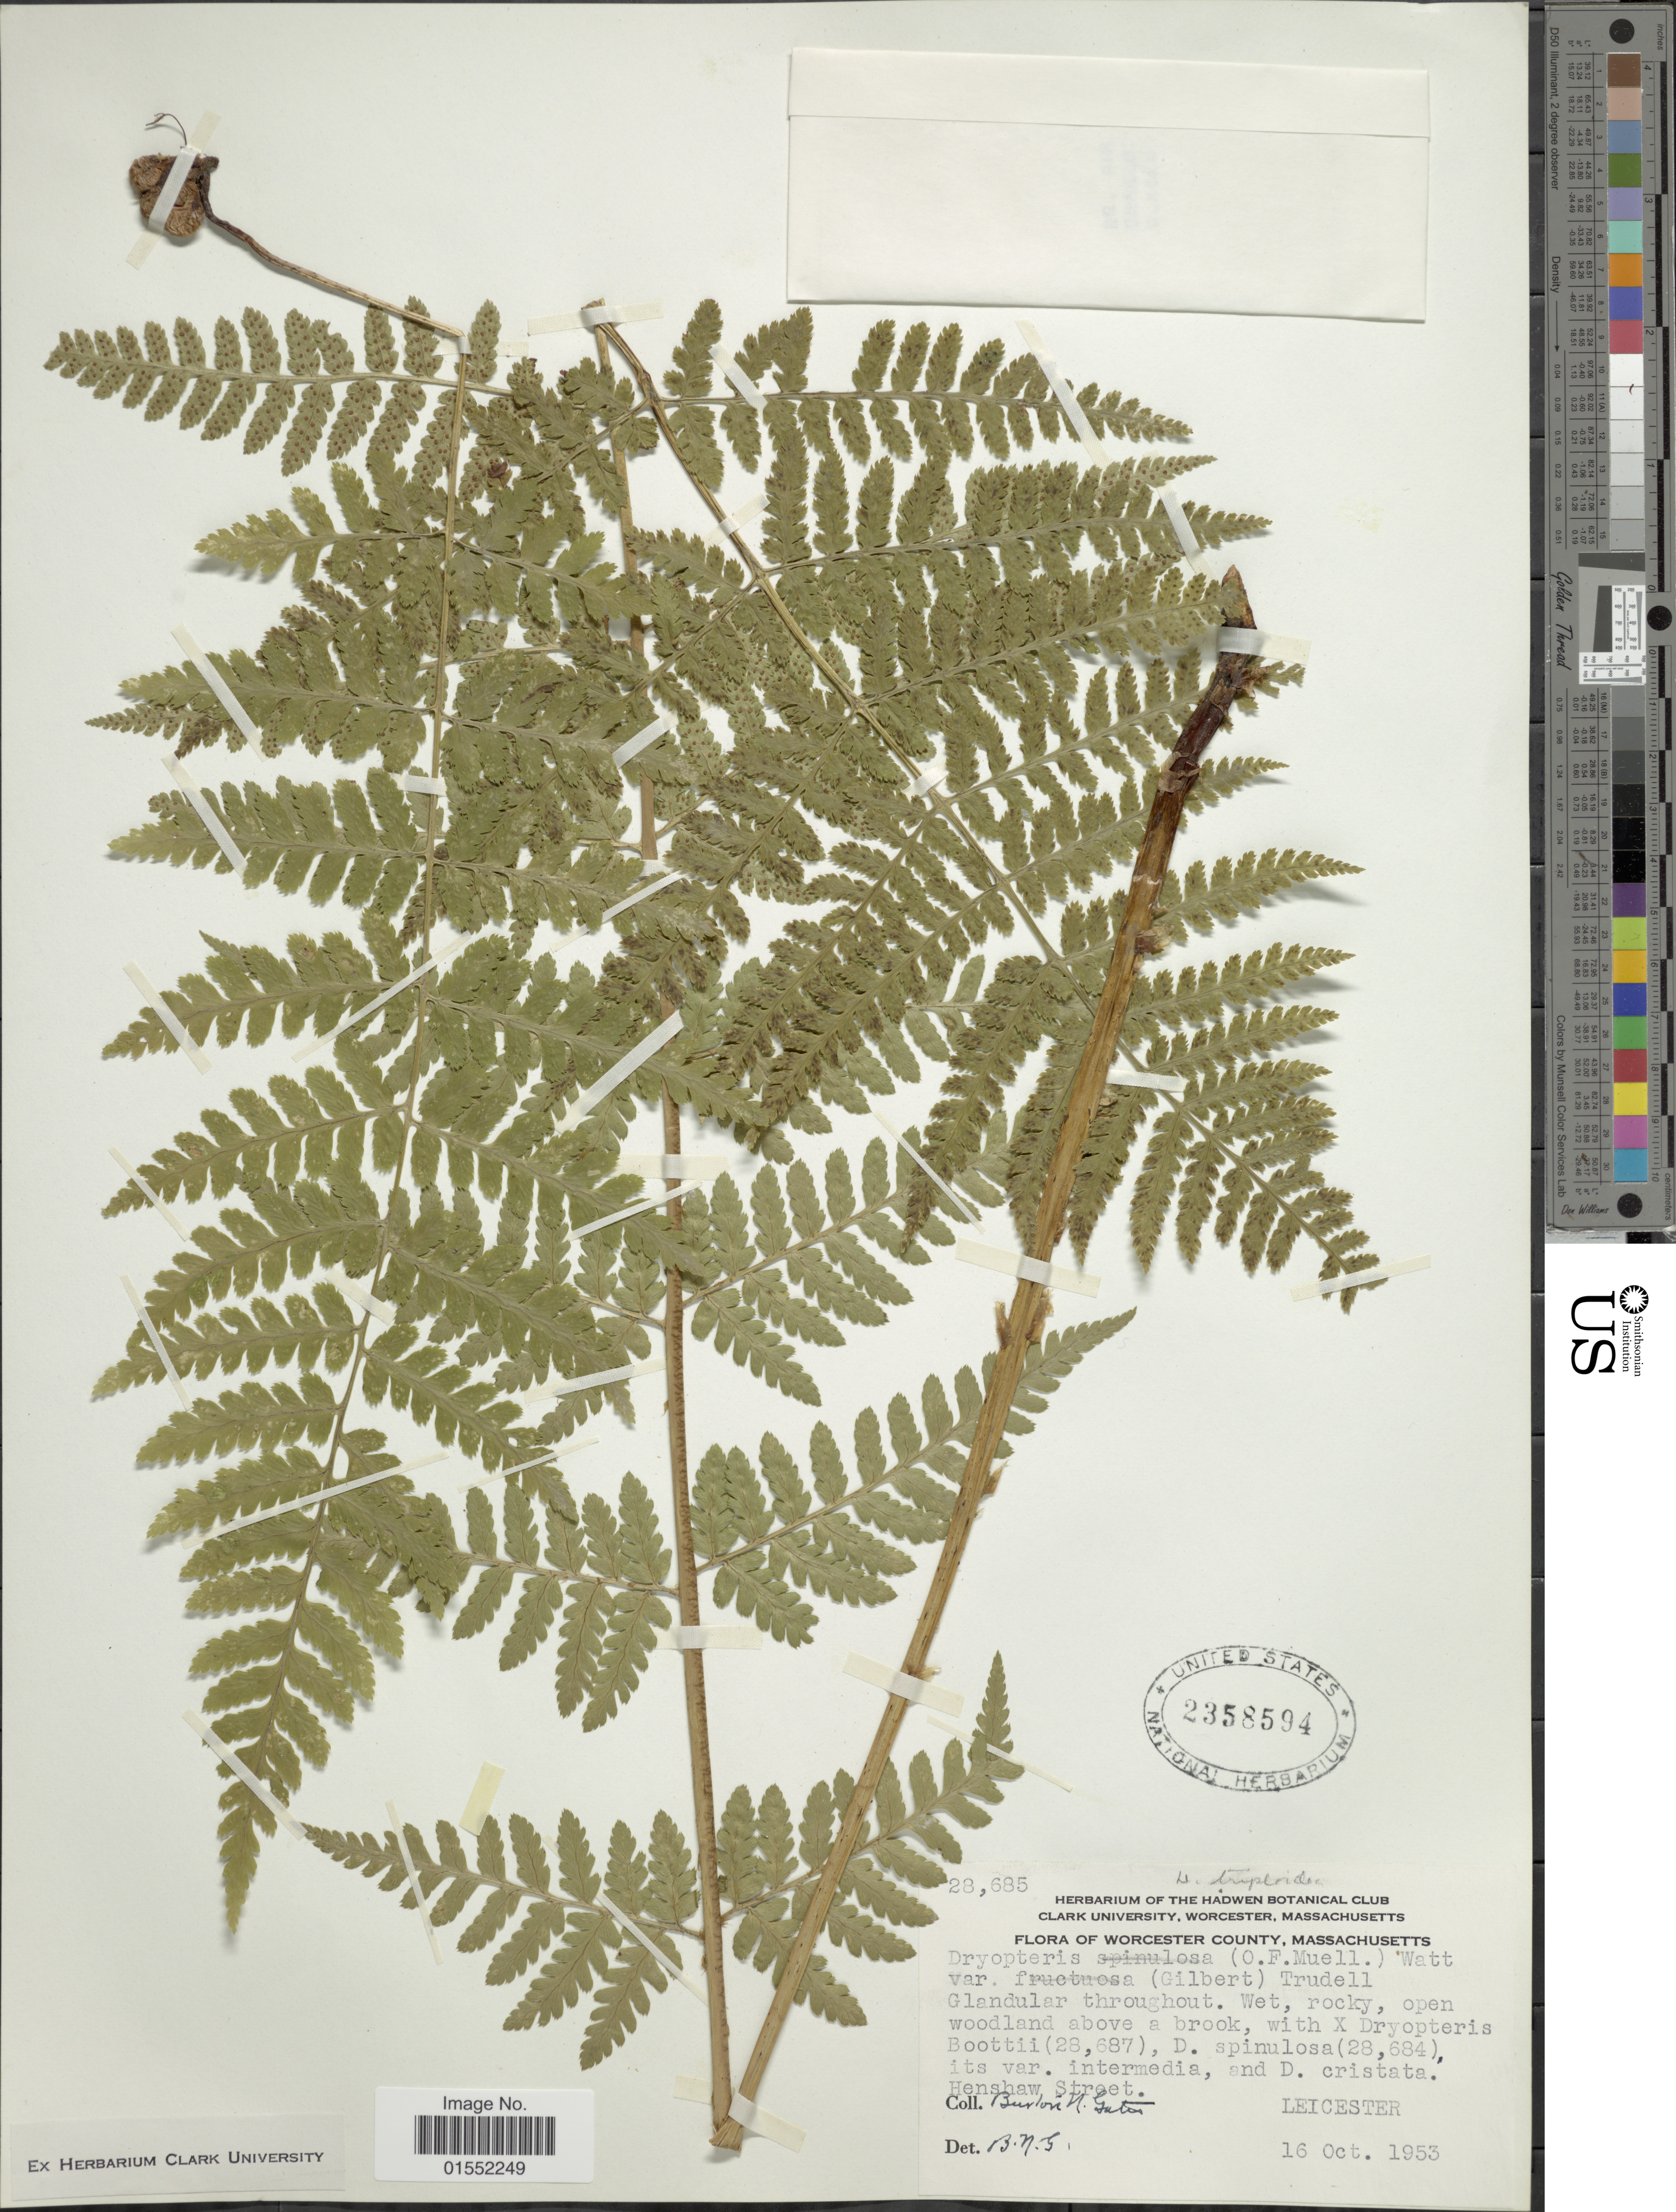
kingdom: Plantae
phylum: Tracheophyta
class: Polypodiopsida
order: Polypodiales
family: Dryopteridaceae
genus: Dryopteris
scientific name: Dryopteris x triploidea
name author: Wherry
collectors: B. N. Gates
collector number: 28685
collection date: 1953-10-16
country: United States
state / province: Massachusetts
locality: Worcester County, Glandular throughout, Leicester, Henshaw Street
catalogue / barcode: US 2358594